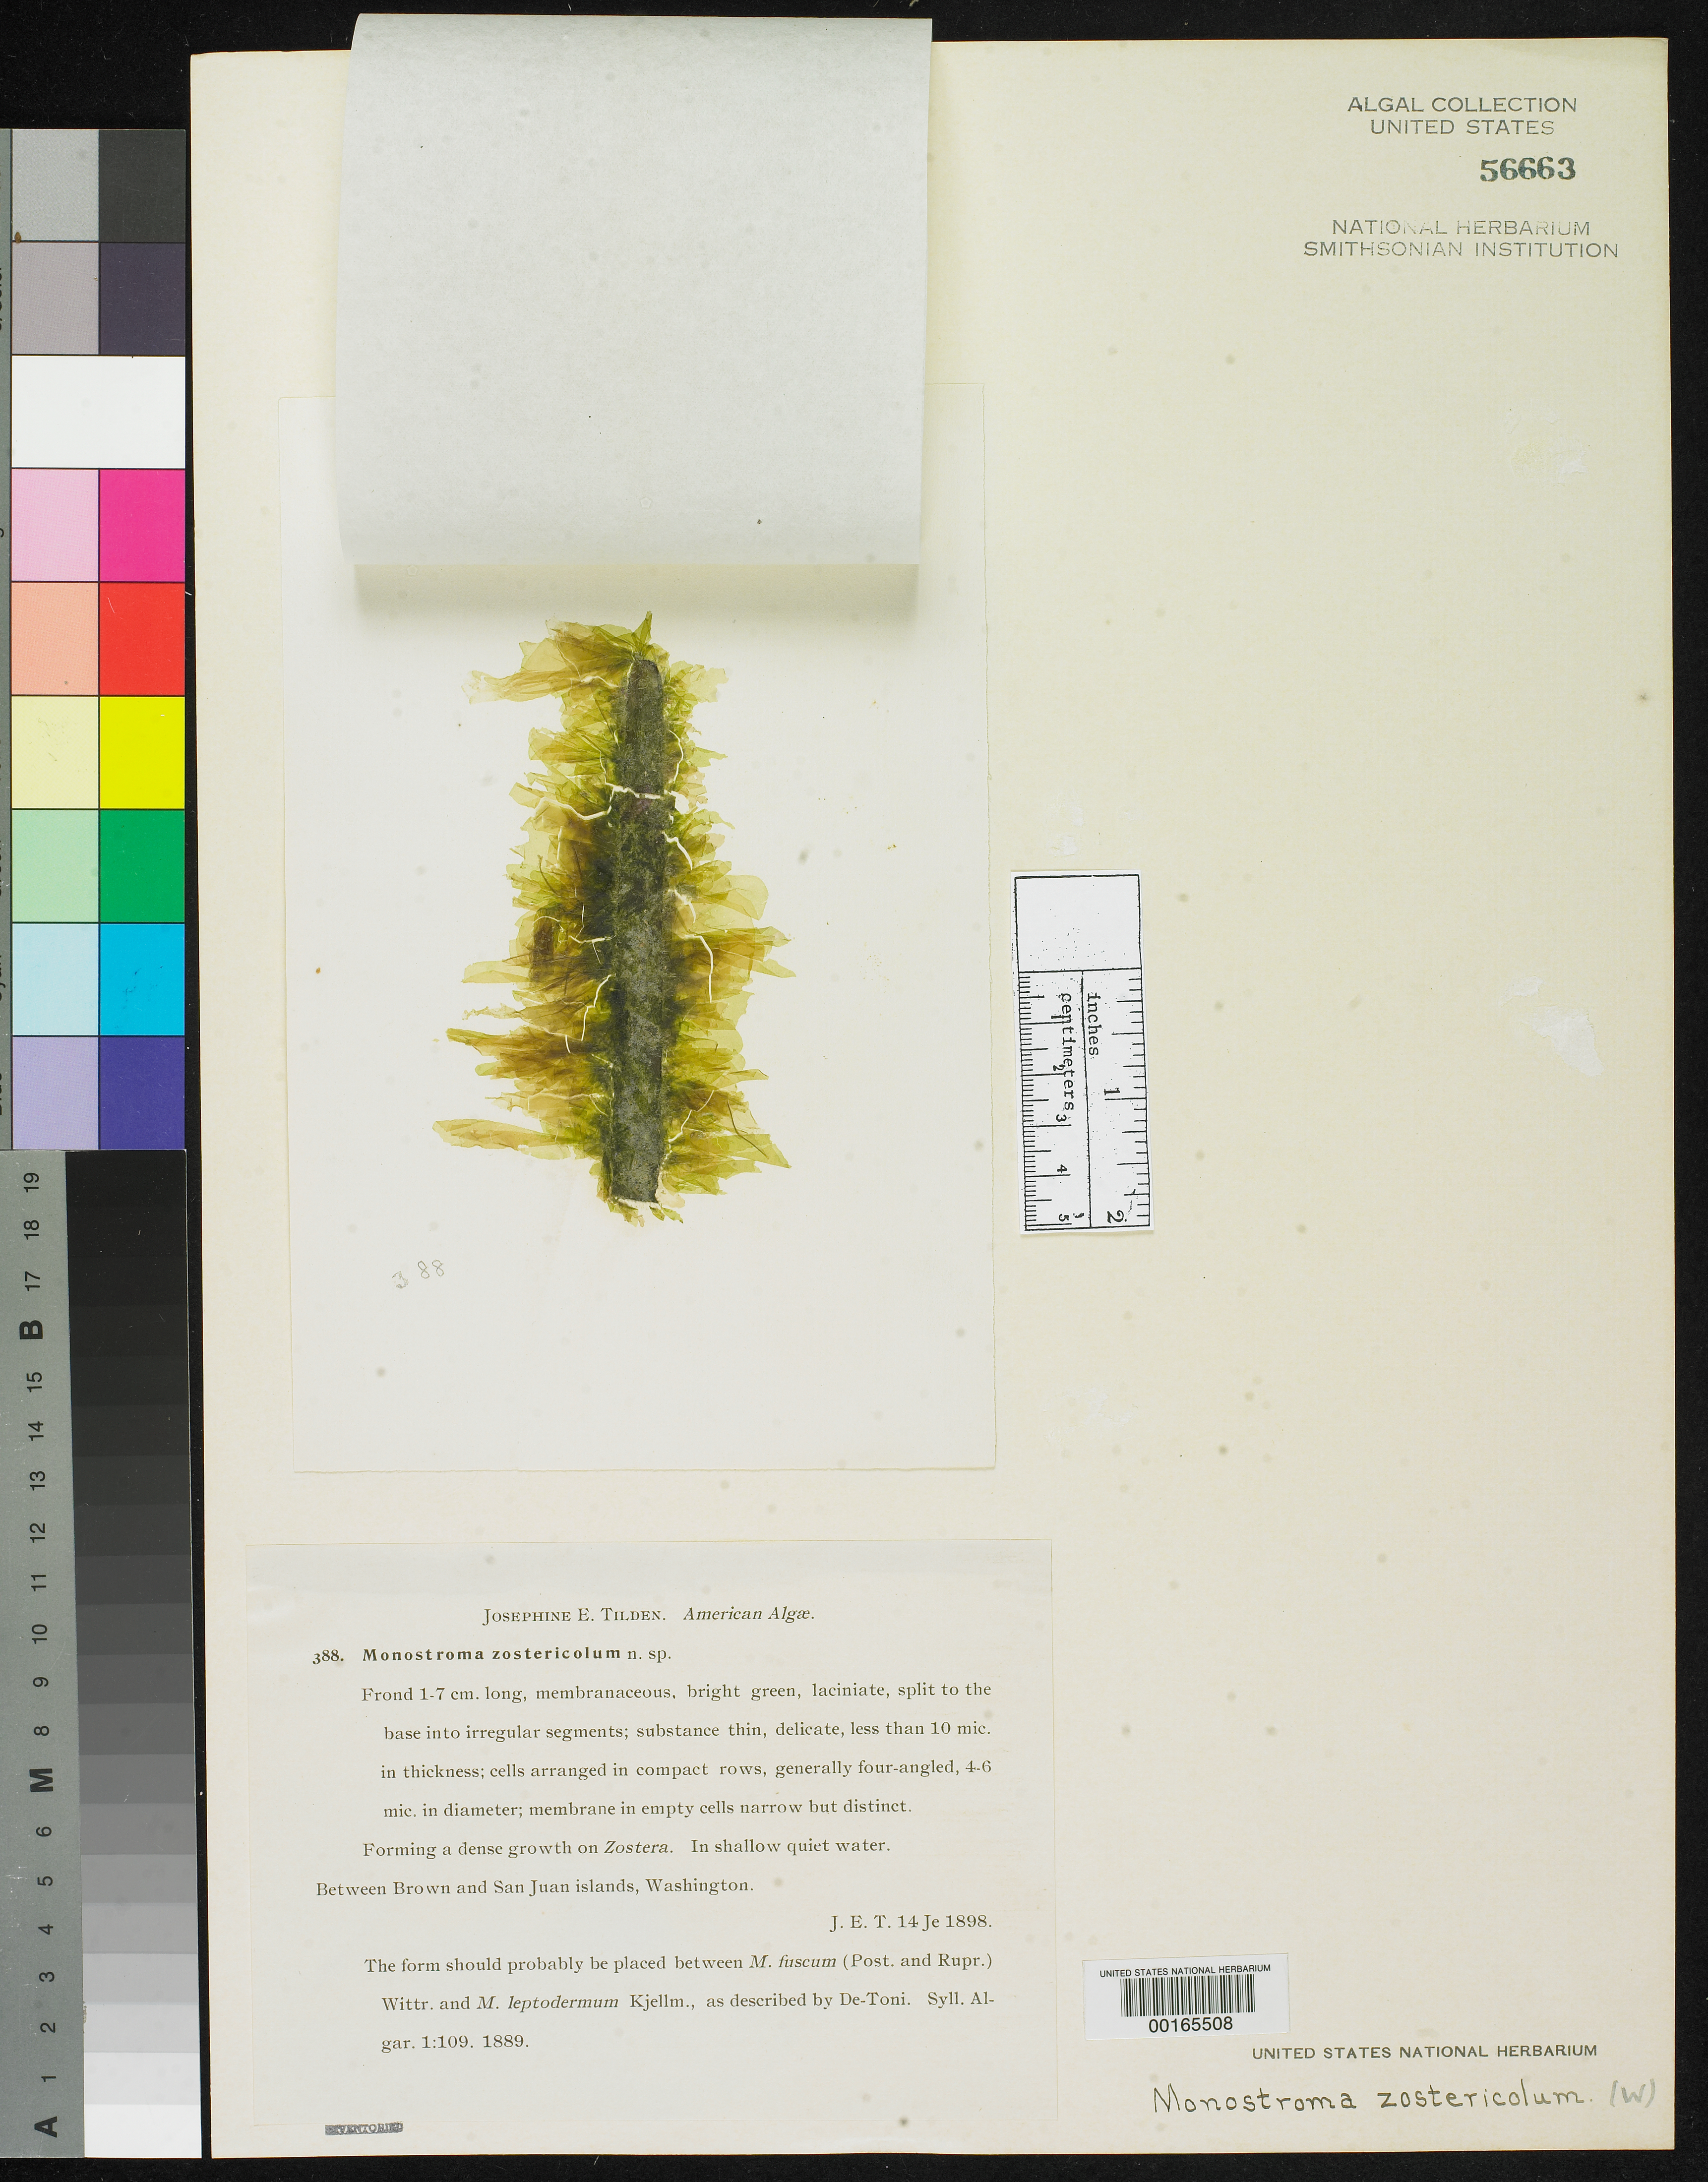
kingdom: Plantae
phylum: Chlorophyta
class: Ulvophyceae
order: Ulvales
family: Monostromataceae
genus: Monostroma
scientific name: Monostroma zostericola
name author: J. E. Tilden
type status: Isotype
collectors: J. E. Tilden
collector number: JET 388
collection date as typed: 14 Jun 1898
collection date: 1898-06-14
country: United States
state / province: Washington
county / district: San Juan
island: San Juan Islands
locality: Between Brown Island and San Juan Island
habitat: In shallow, quiet water.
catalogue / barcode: US 56663